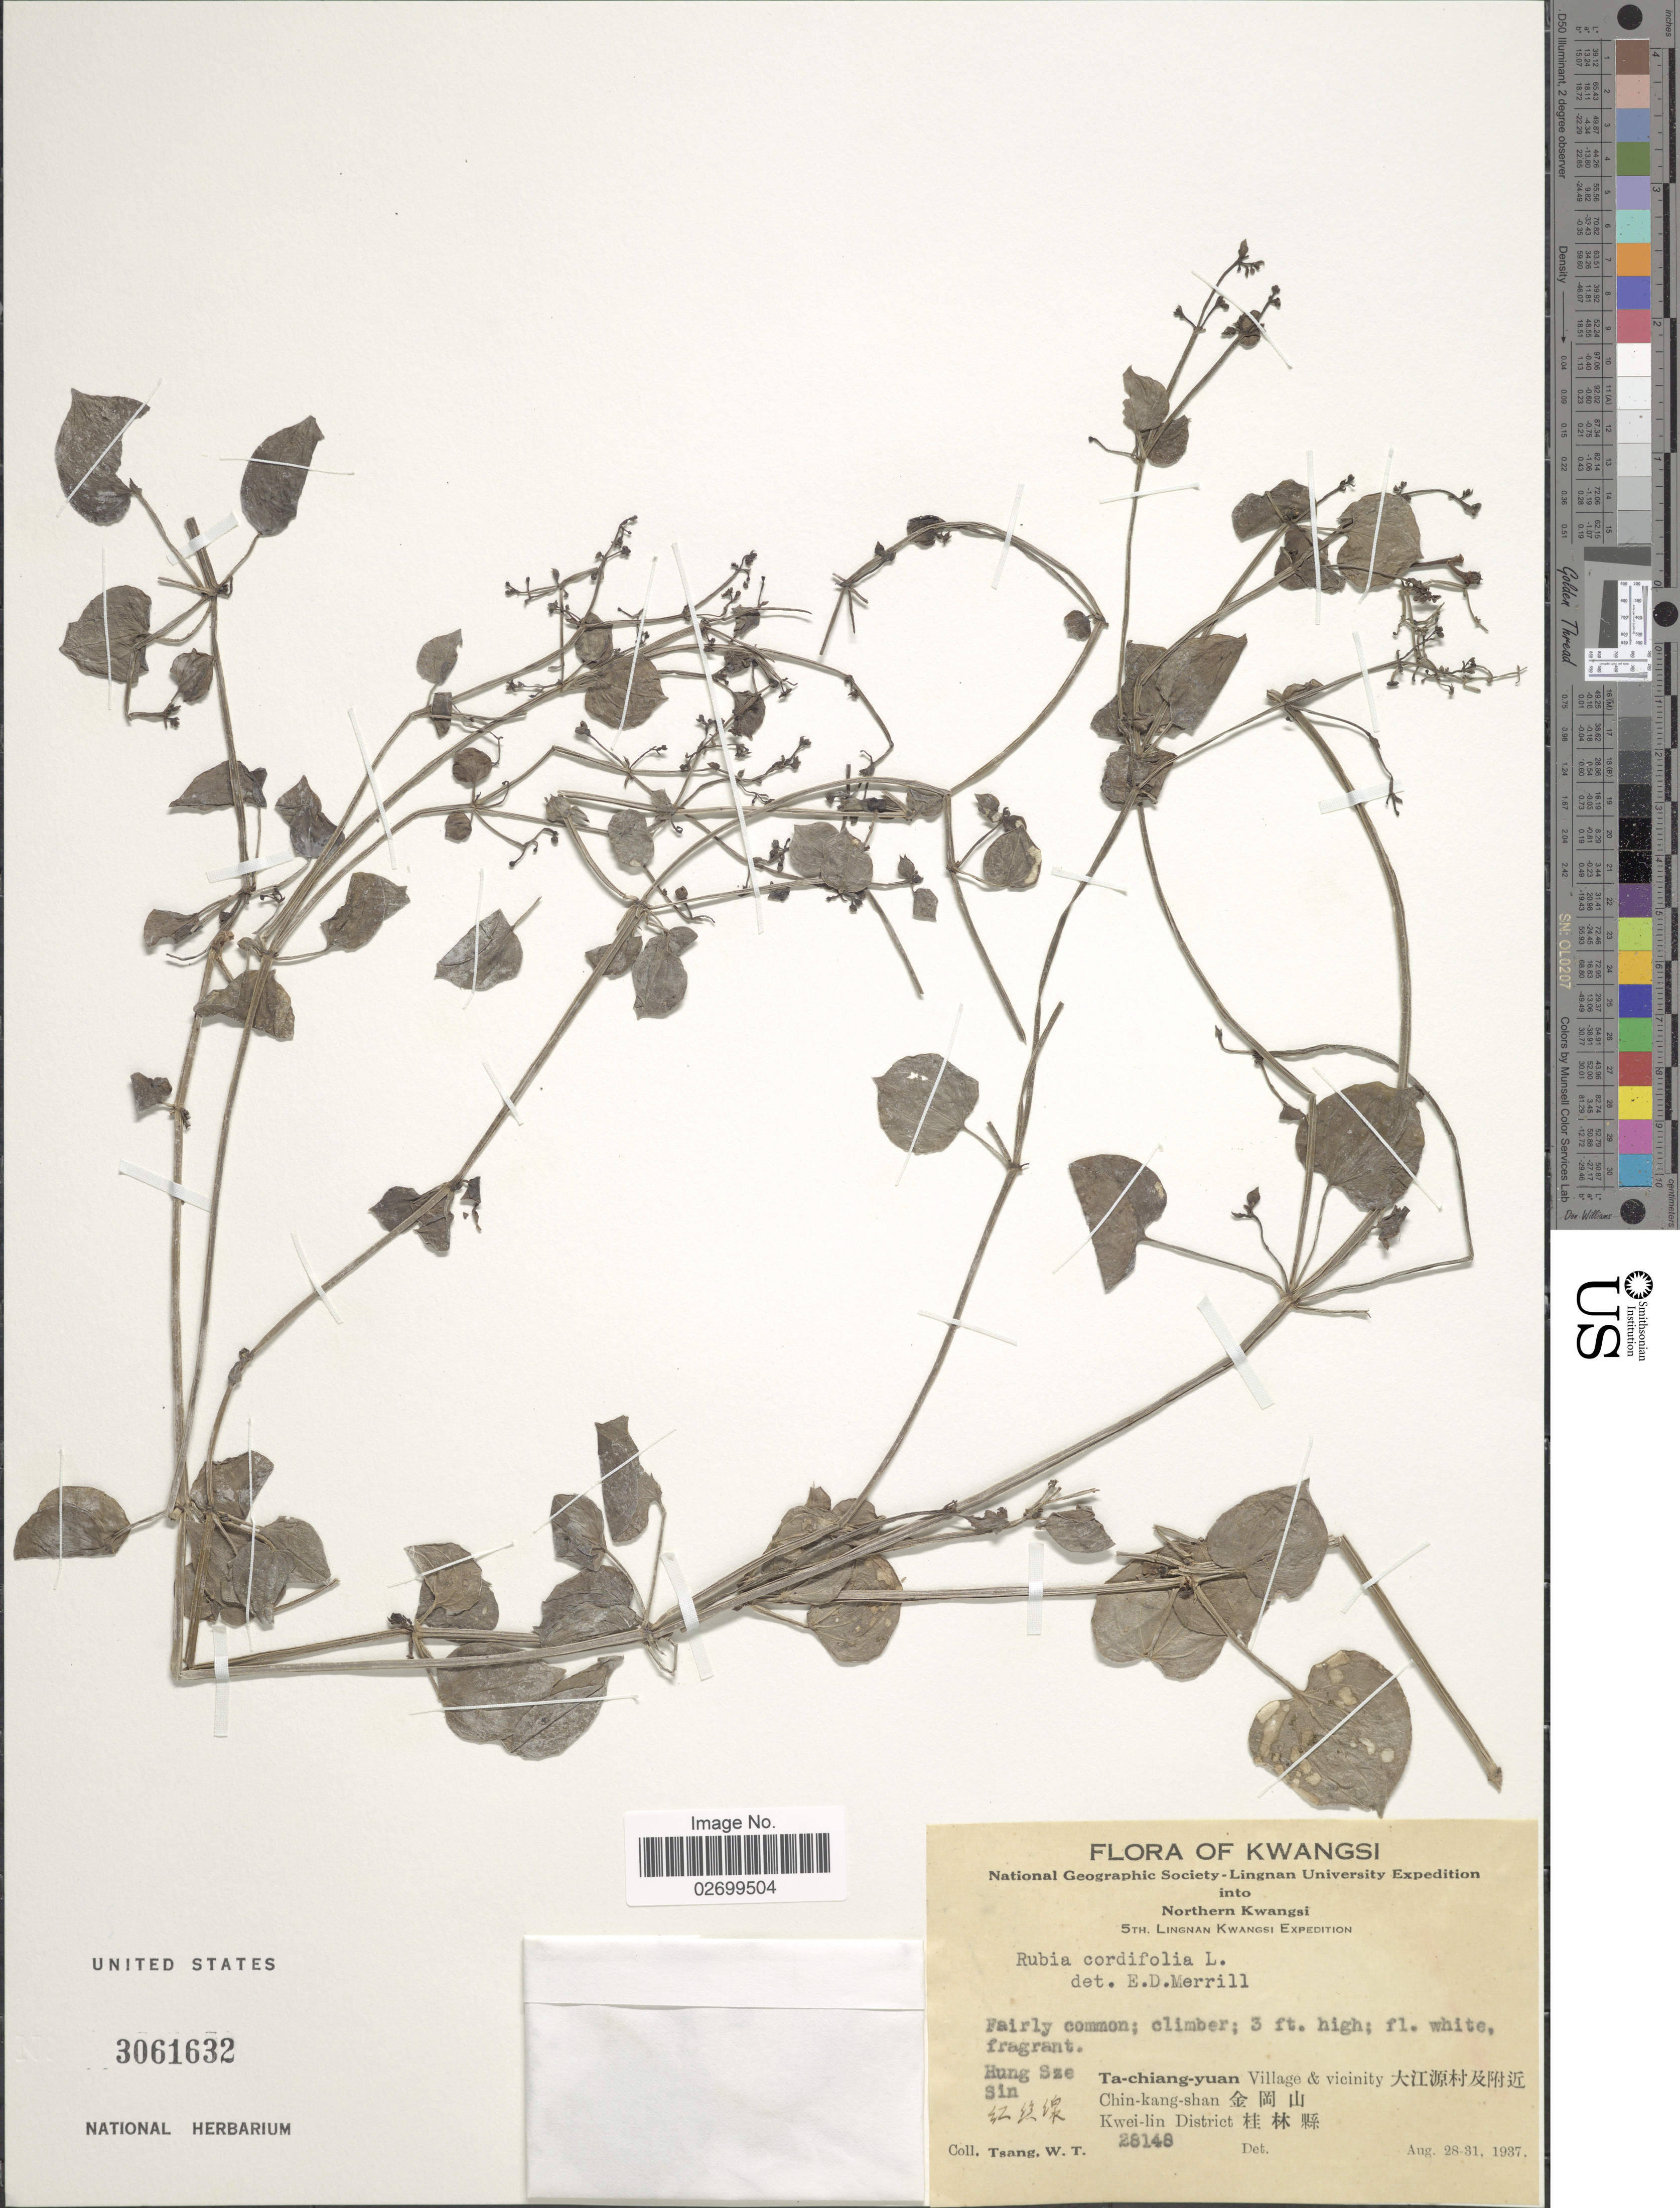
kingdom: Plantae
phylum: Tracheophyta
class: Magnoliopsida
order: Gentianales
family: Rubiaceae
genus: Rubia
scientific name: Rubia cordifolia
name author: L.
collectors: W. T. Tsang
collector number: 28148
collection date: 1937-08-28/1937-08-31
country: China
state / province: Guangxi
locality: Northern Kwangsi, Hung Sze Sin, Ta-chiang-yuan Village & vicinity, Chin-kang-shan, Kwei-lin District.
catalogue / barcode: US 3061632